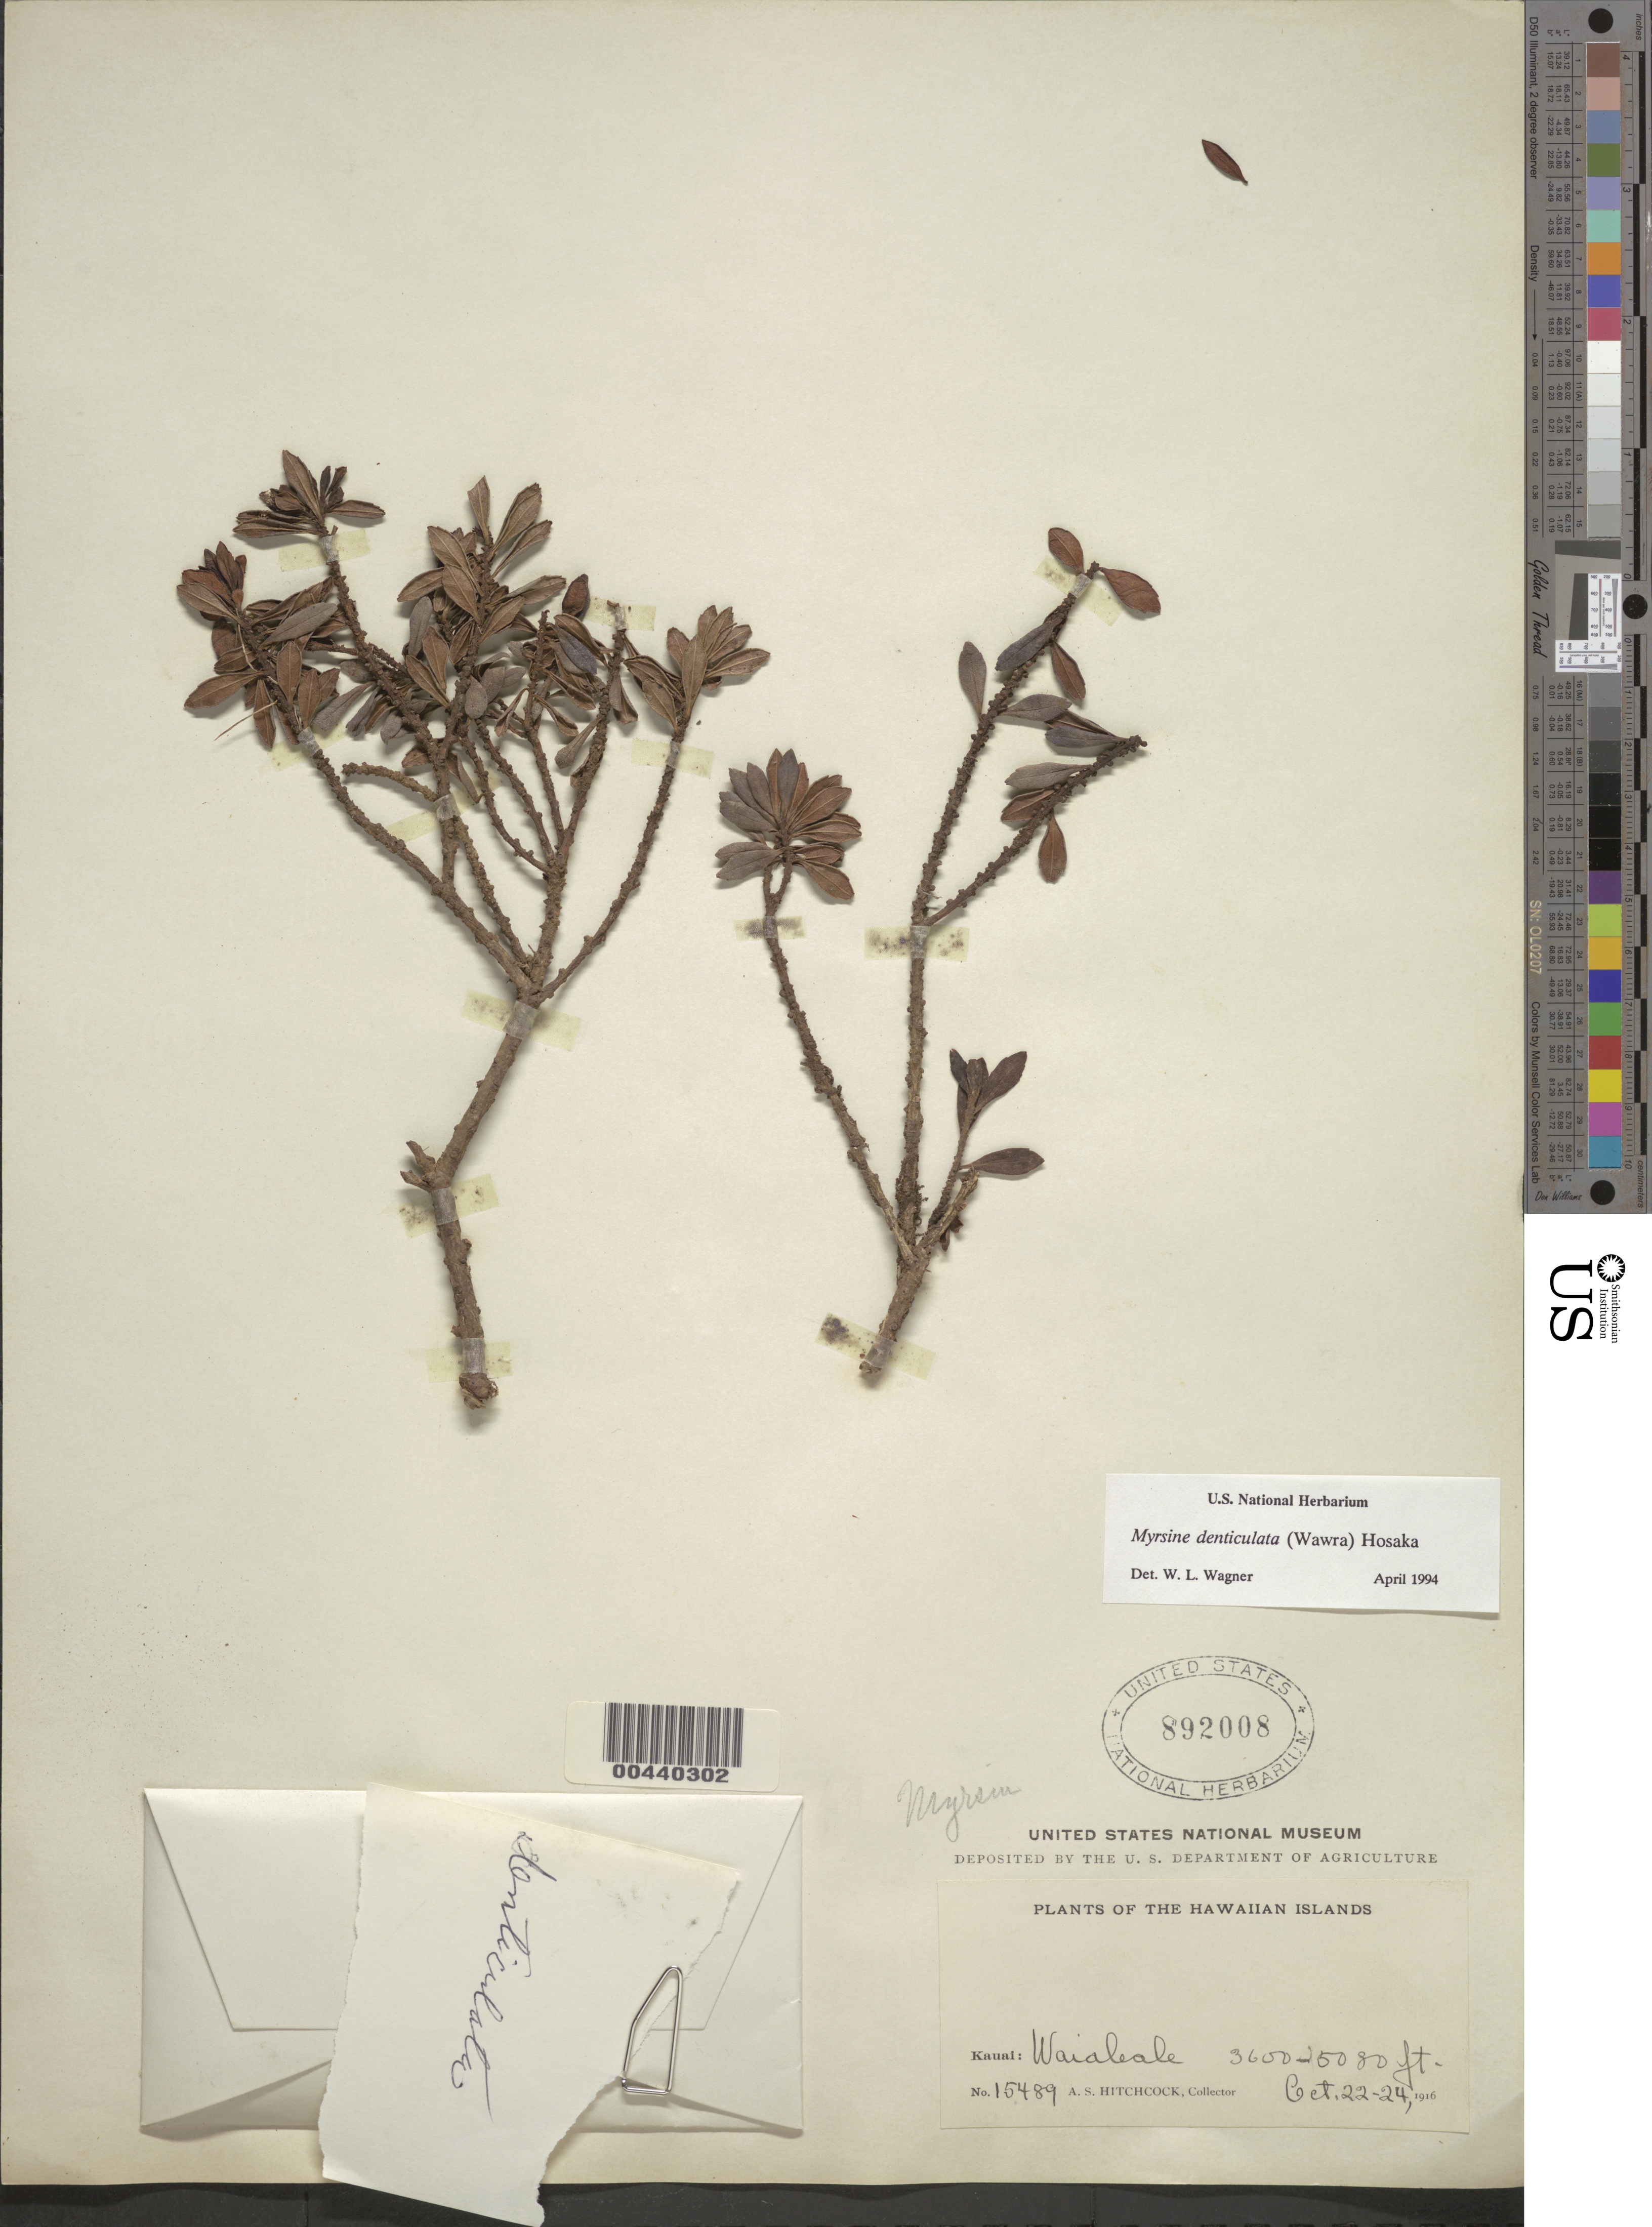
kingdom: Plantae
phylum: Tracheophyta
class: Magnoliopsida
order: Ericales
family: Primulaceae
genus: Myrsine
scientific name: Myrsine denticulata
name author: (Wawra) Hosaka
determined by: Wagner, W. L., (BOT), Smithsonian Institution - National Museum of Natural History (UNITED STATES)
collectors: A. S. Hitchcock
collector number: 15489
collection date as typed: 22 Oct 1916 to 24 Oct 1916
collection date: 1916-10-22/1916-10-24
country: United States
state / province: Hawaii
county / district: Kauai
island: Kaua'i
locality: Waialeale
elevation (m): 1097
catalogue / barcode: US 892008